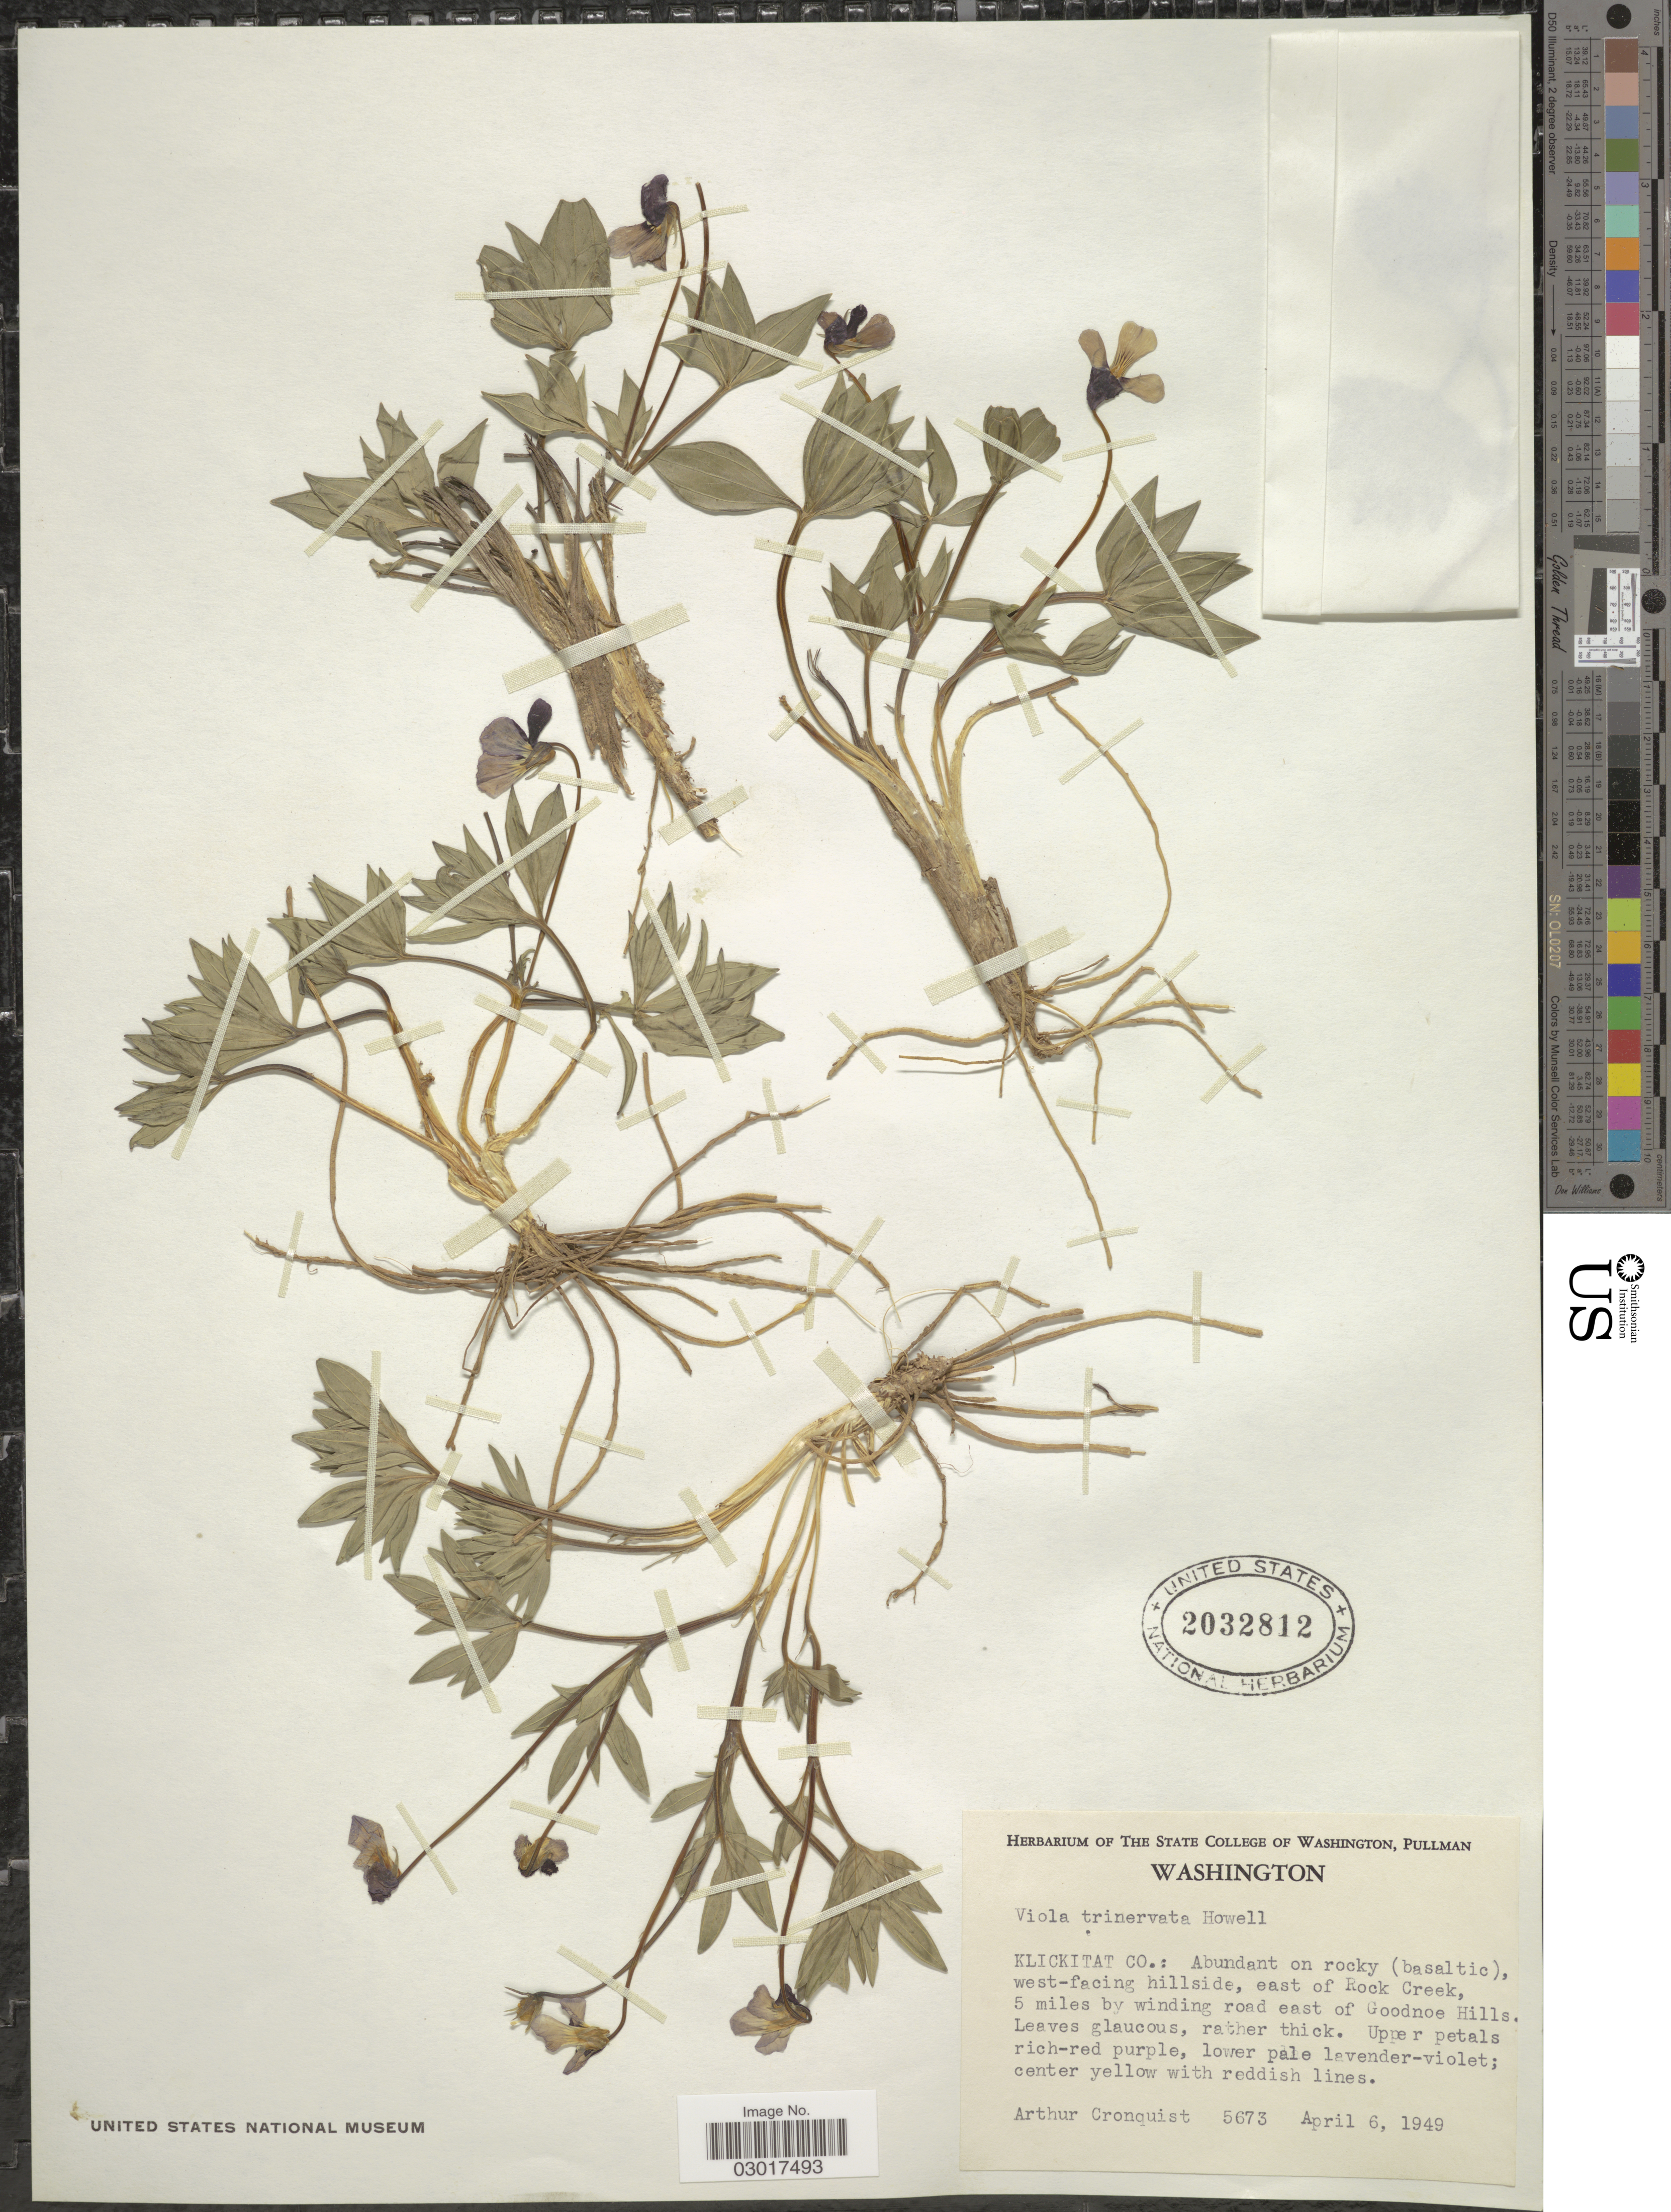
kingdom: Plantae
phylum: Tracheophyta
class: Magnoliopsida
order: Malpighiales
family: Violaceae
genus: Viola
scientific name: Viola trinervata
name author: (J.T. Howell) J.T. Howell ex A. Gray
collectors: A. J. Cronquist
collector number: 5673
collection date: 1949-04-06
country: United States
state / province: Washington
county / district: Klickitat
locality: Klickitat Co.: Abundant on rocky (basaltic), west-facing hillside, east of Rock Creek, 5 miles by winding road east of Goodnoe Hills.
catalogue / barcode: US 2032812